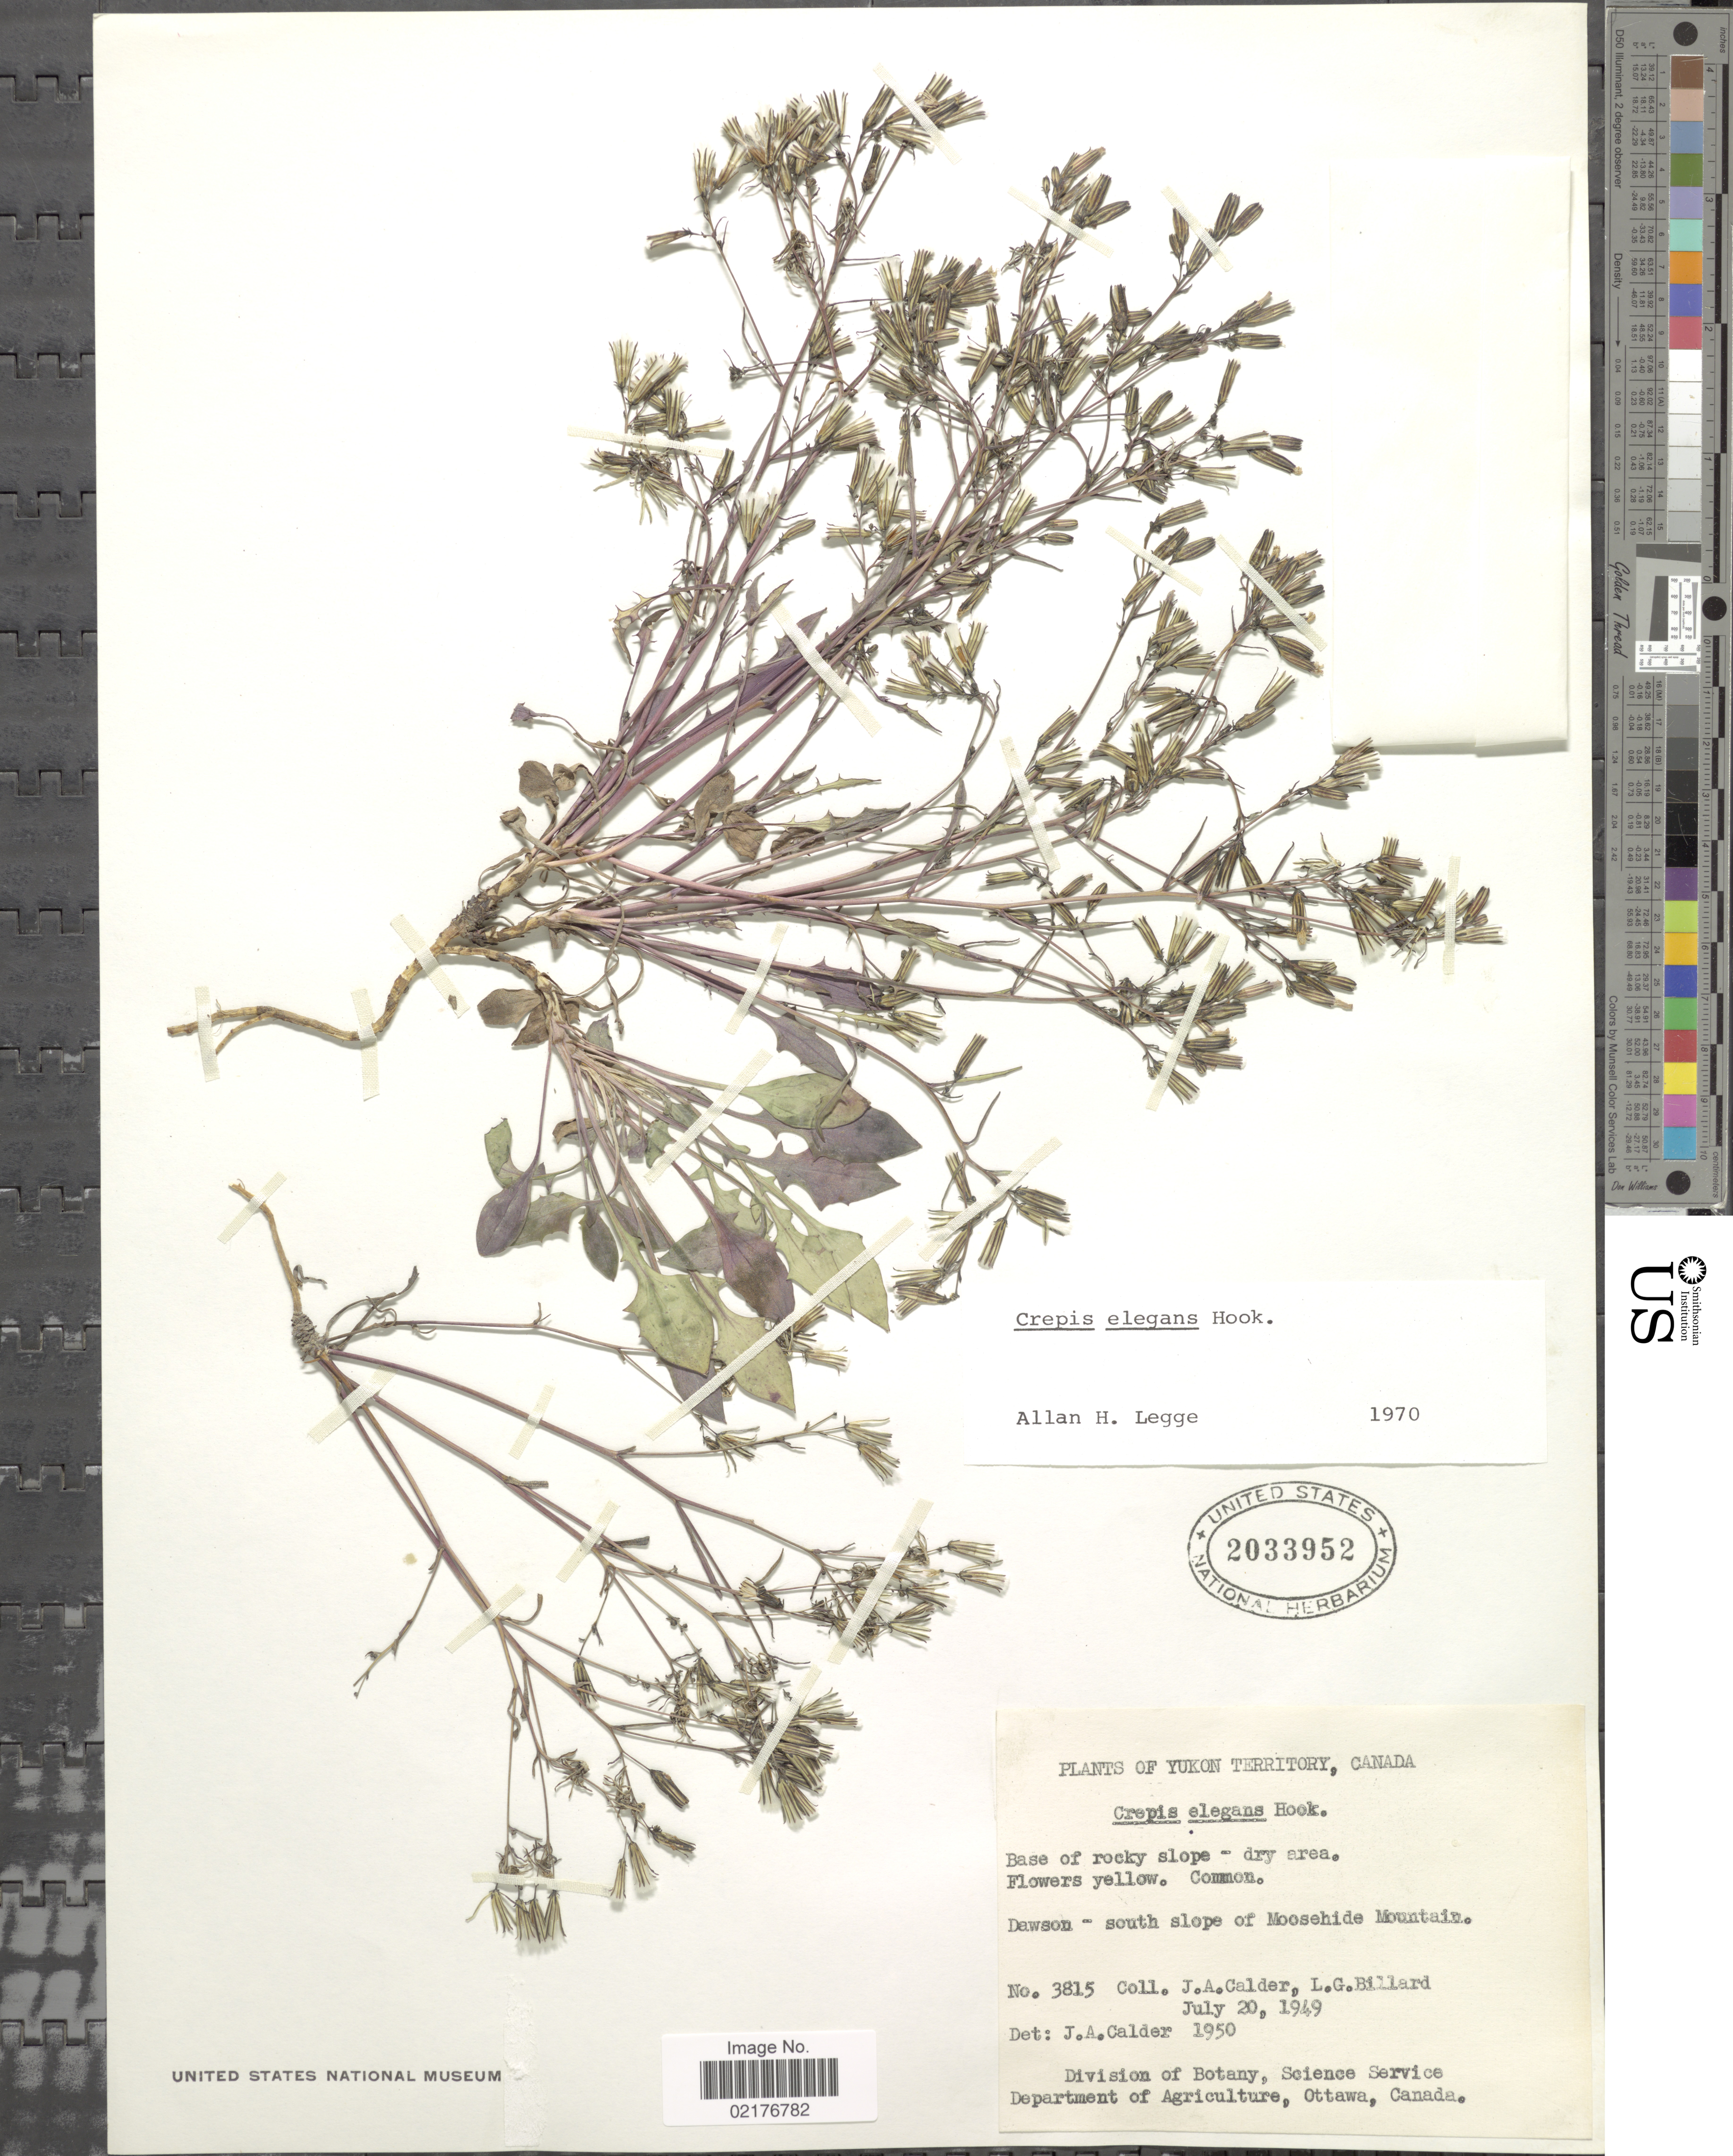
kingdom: Plantae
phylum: Tracheophyta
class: Magnoliopsida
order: Asterales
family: Asteraceae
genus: Askellia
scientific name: Askellia elegans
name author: (Hook.) W.A. Weber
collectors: J. A. Calder & L. Billard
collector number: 3815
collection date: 1949-07-20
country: Canada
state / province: Yukon Territory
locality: Dawson - south slope of Moosehide Mountains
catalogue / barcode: US 2033952